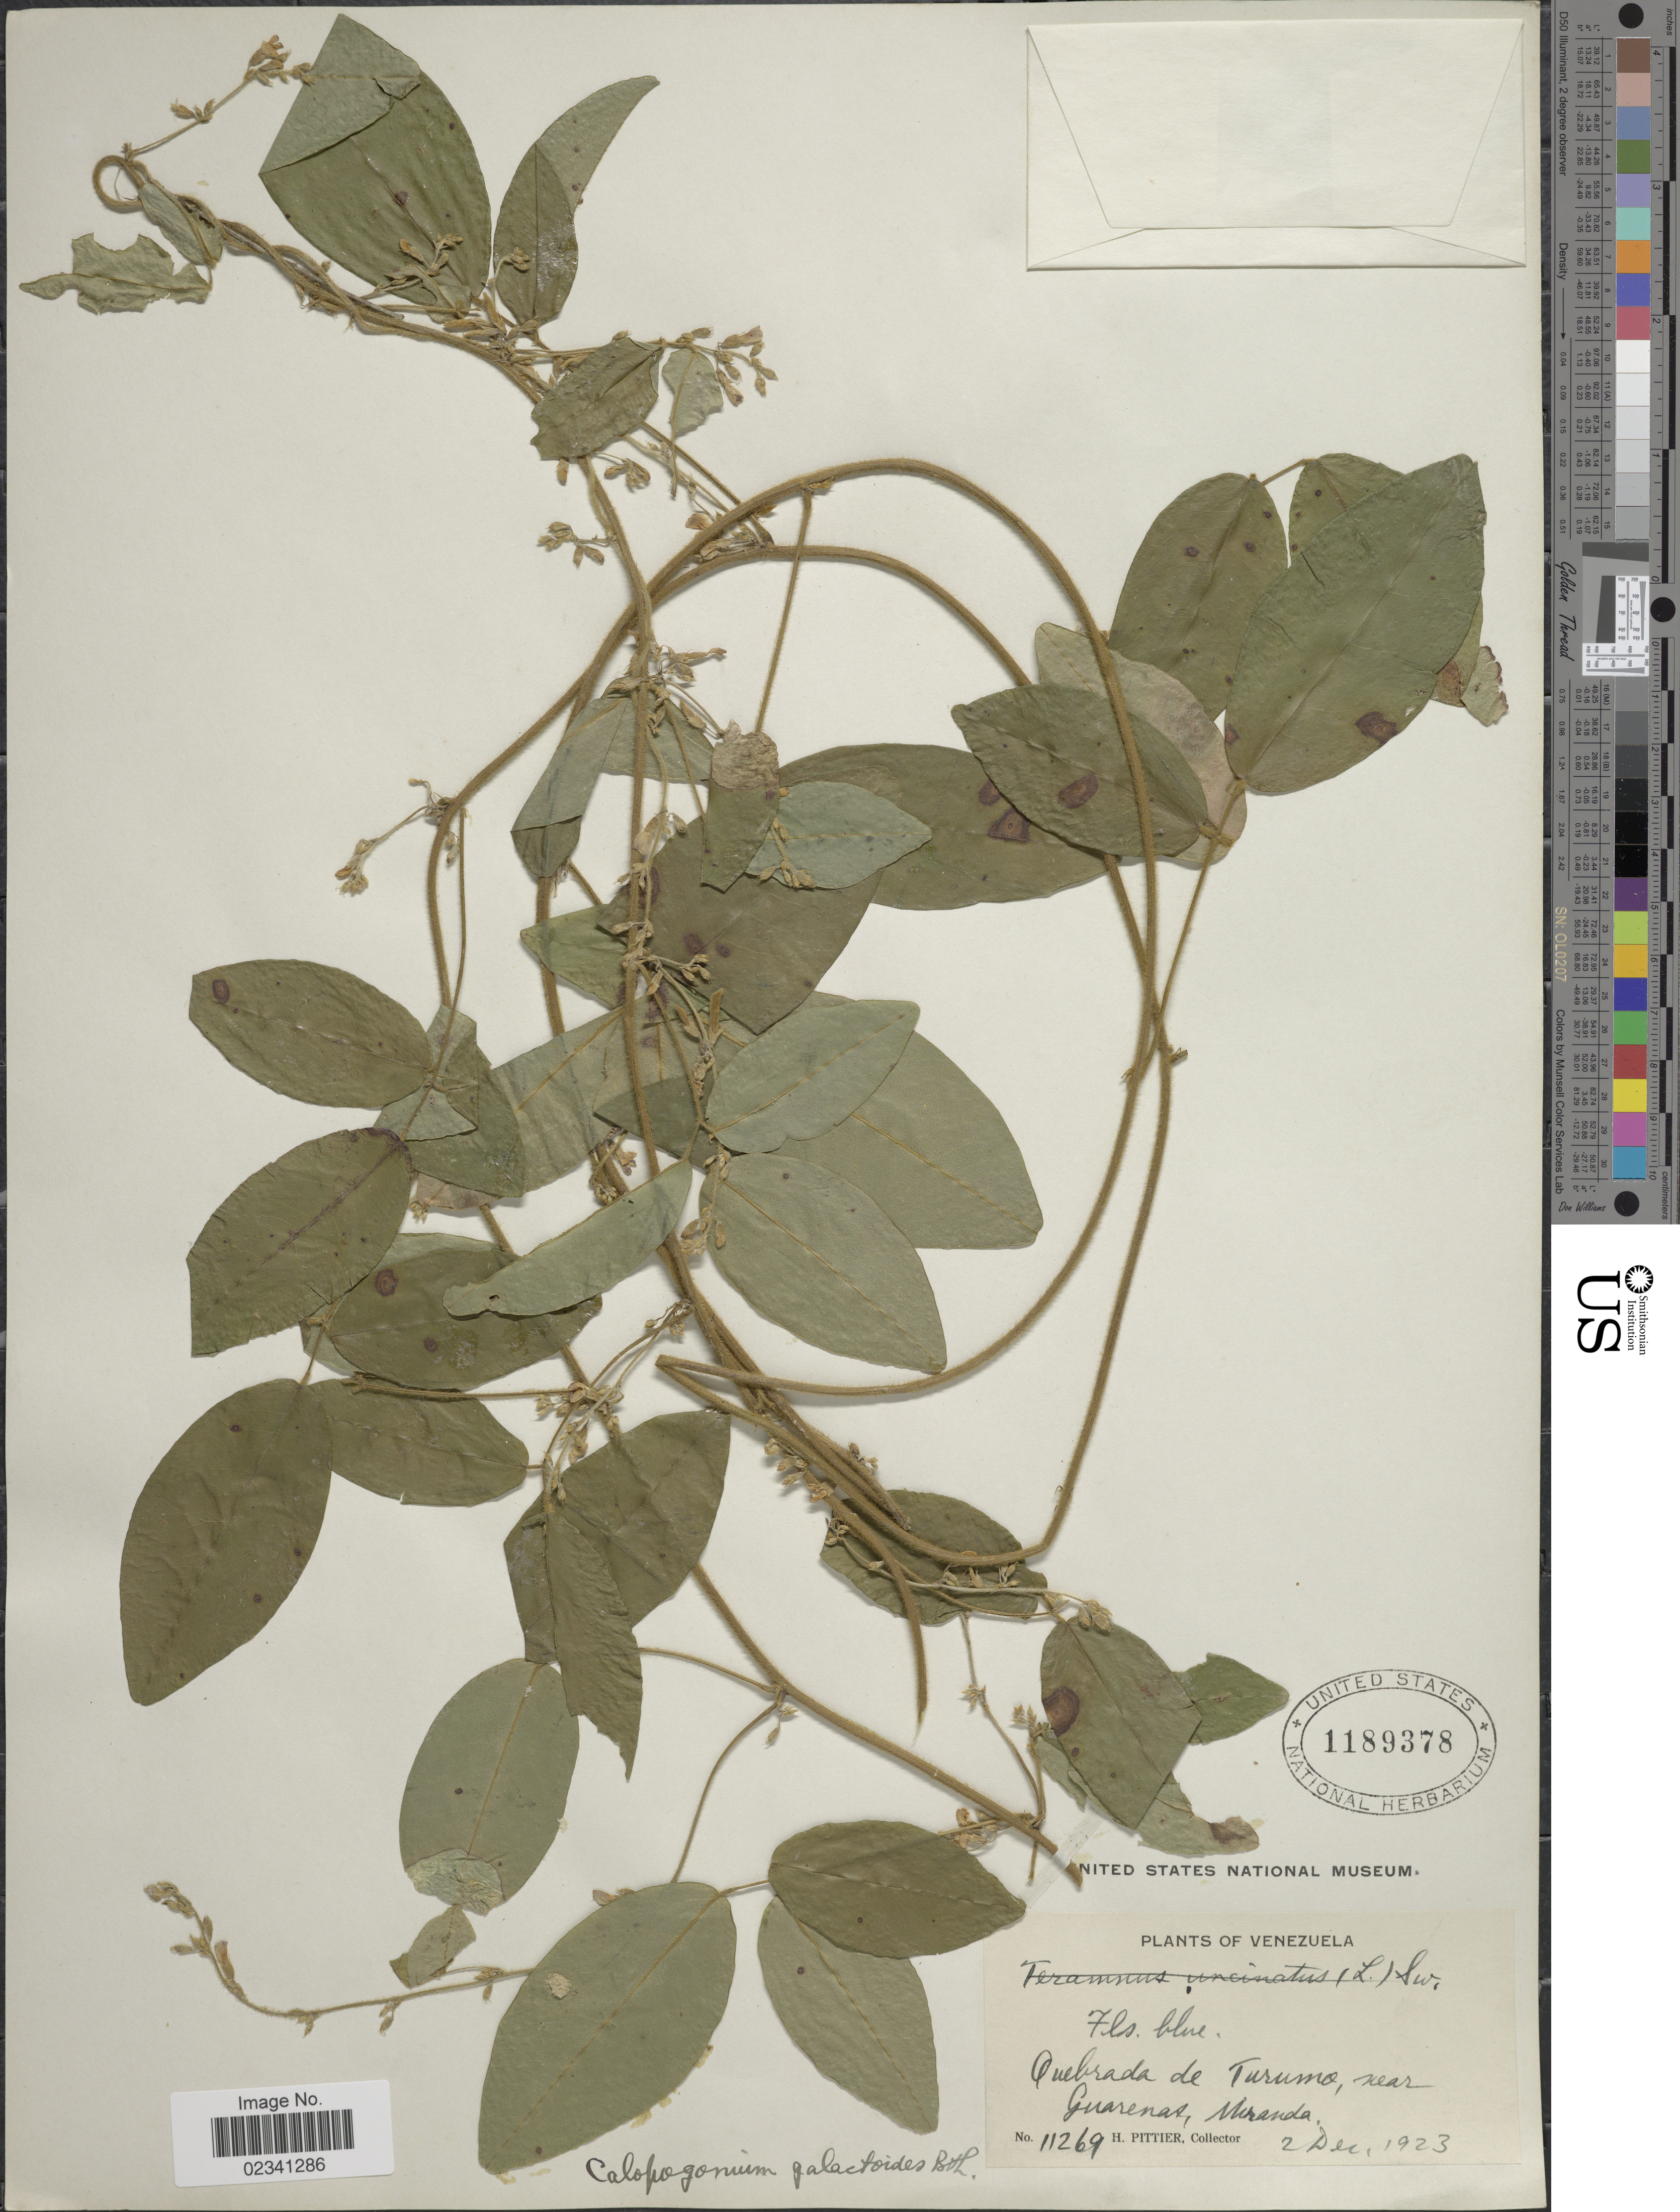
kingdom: Plantae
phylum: Tracheophyta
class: Magnoliopsida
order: Fabales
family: Fabaceae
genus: Calopogonium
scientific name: Calopogonium galactioides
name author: (Kunth) Hemsl.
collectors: H. F. Pittier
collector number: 11269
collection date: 1923-12-02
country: Venezuela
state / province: Miranda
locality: Quebrada de Turumo, near Guarenas, Miranda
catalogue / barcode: US 1189378